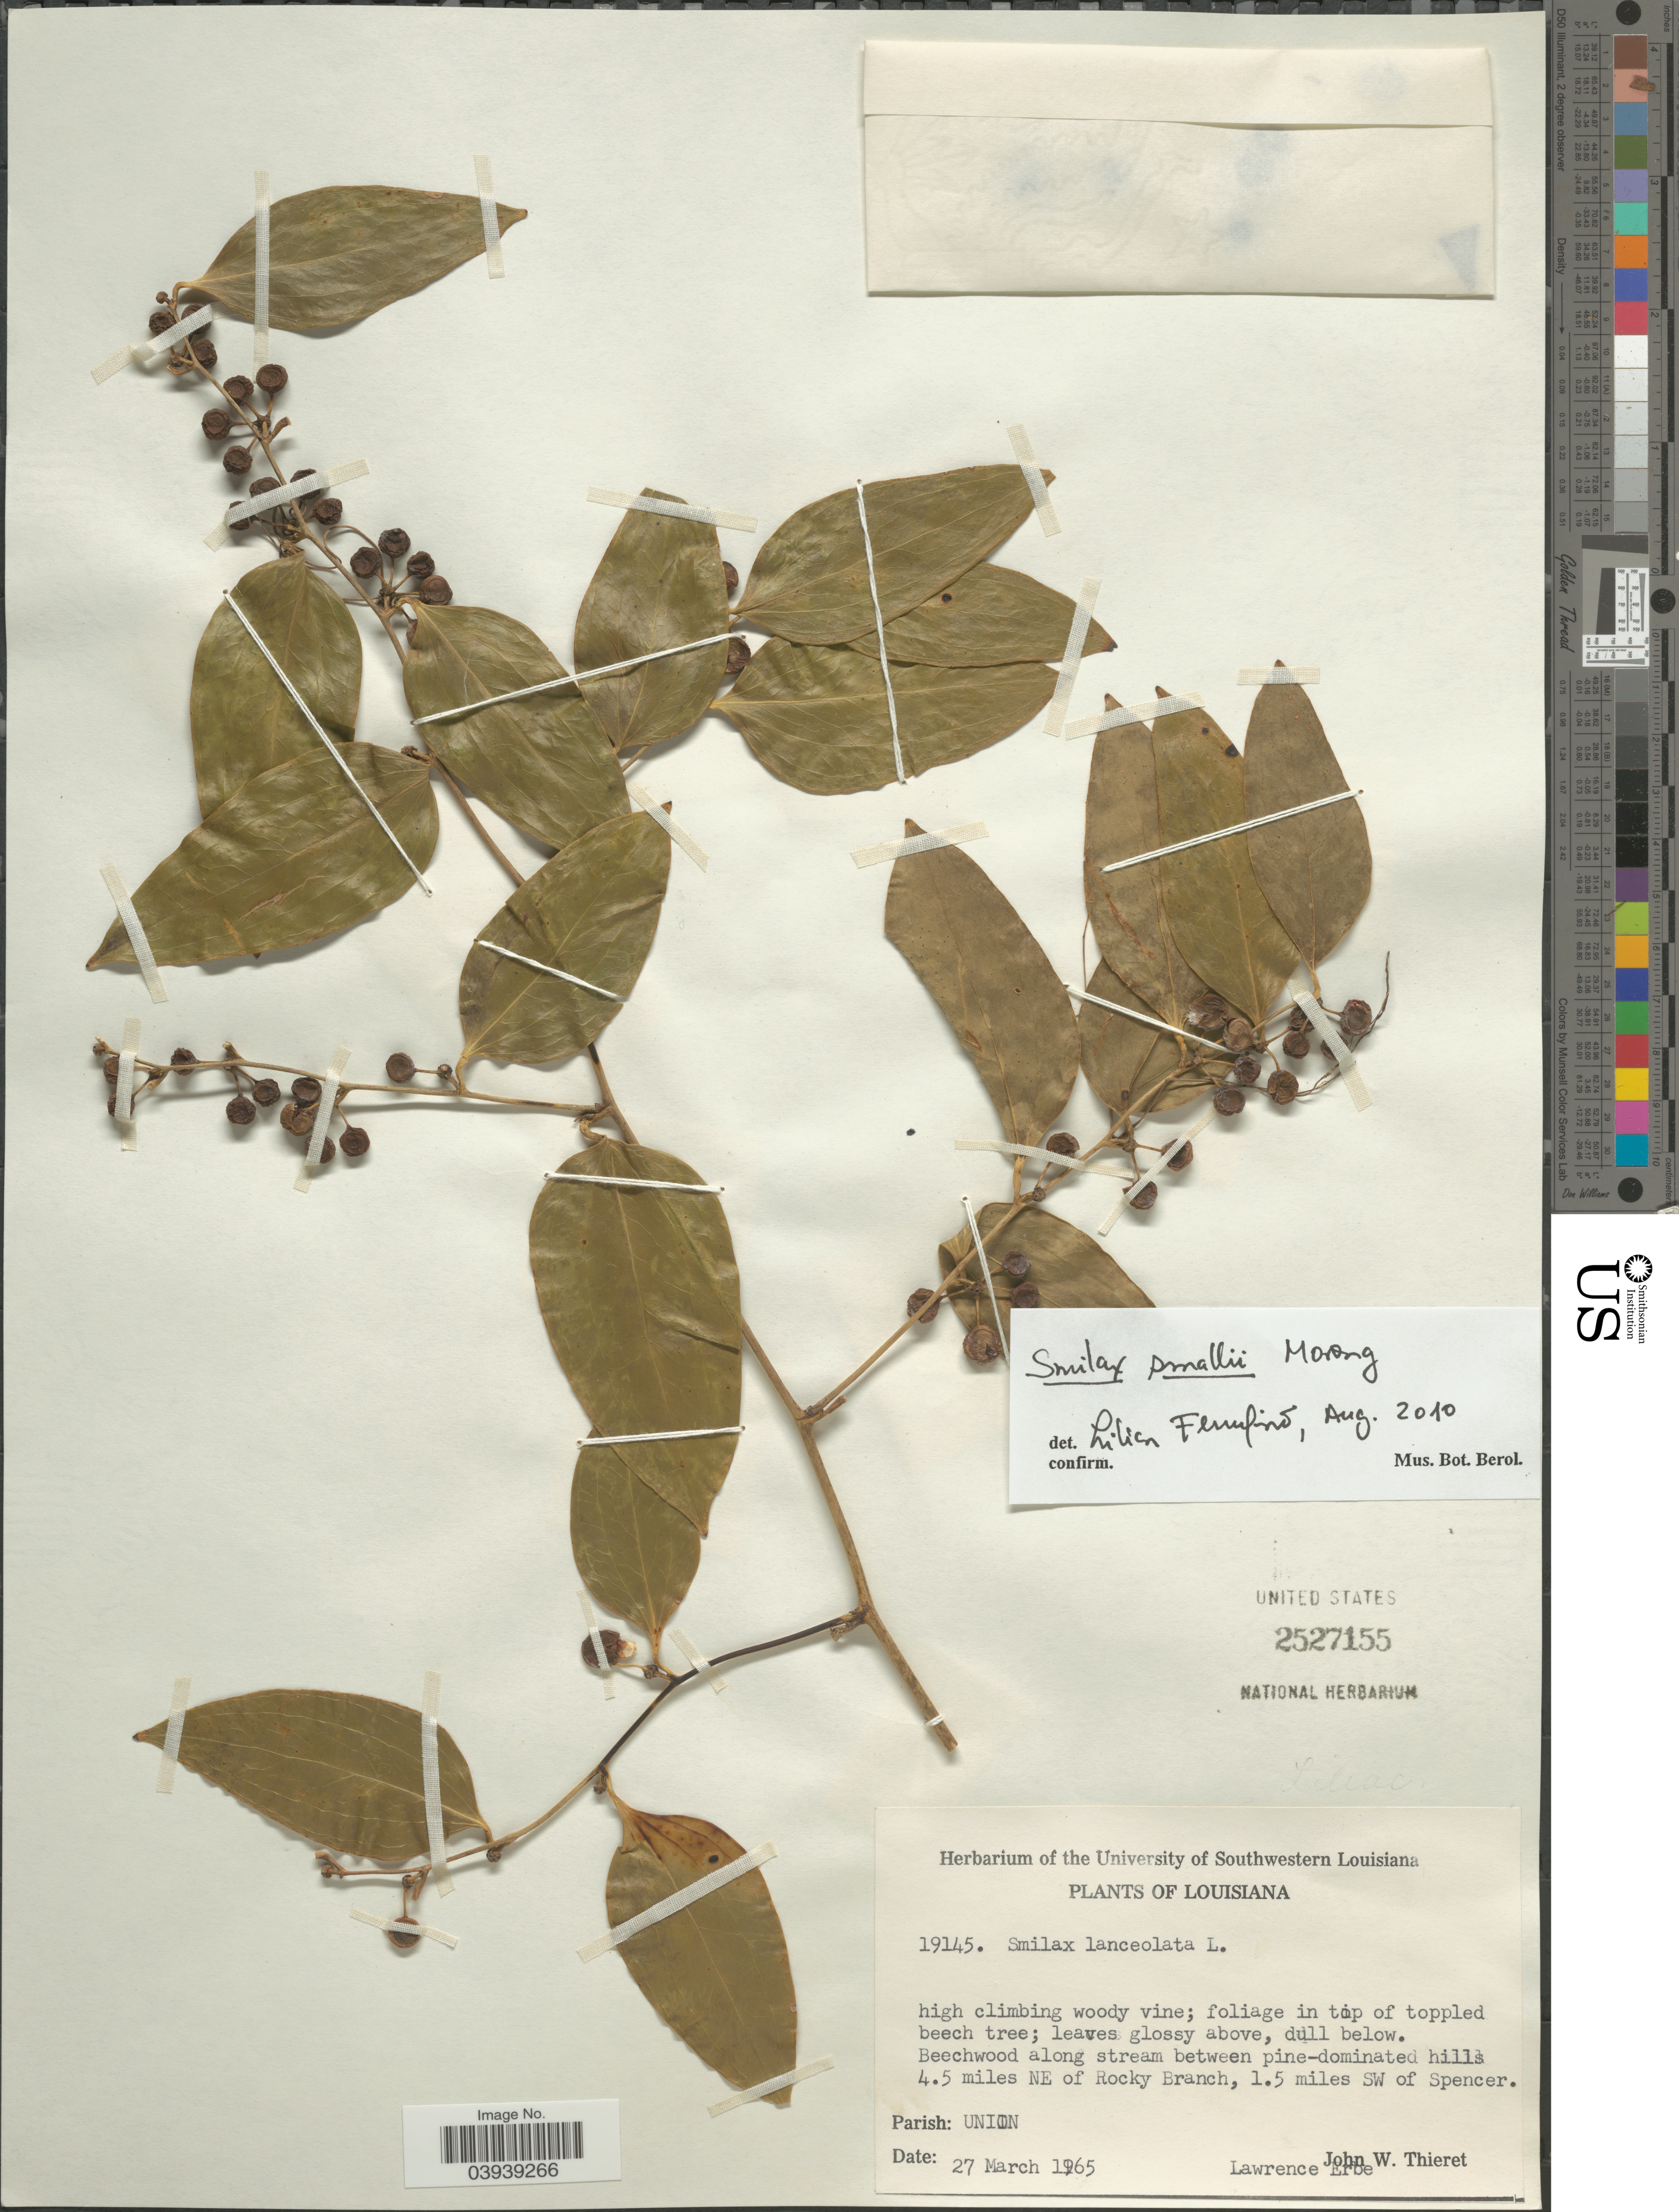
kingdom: Plantae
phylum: Tracheophyta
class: Liliopsida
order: Liliales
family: Smilacaceae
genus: Smilax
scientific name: Smilax smallii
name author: Morong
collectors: J. W. Thieret & L. Erbe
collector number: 19145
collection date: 1965-03-27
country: United States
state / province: Louisiana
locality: Beechwood along stream between pine-dominated hills 4.5 miles NE of Rocky Branch, 1.5 miles SW of Spencer. Parish: Union.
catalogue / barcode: US 2527155